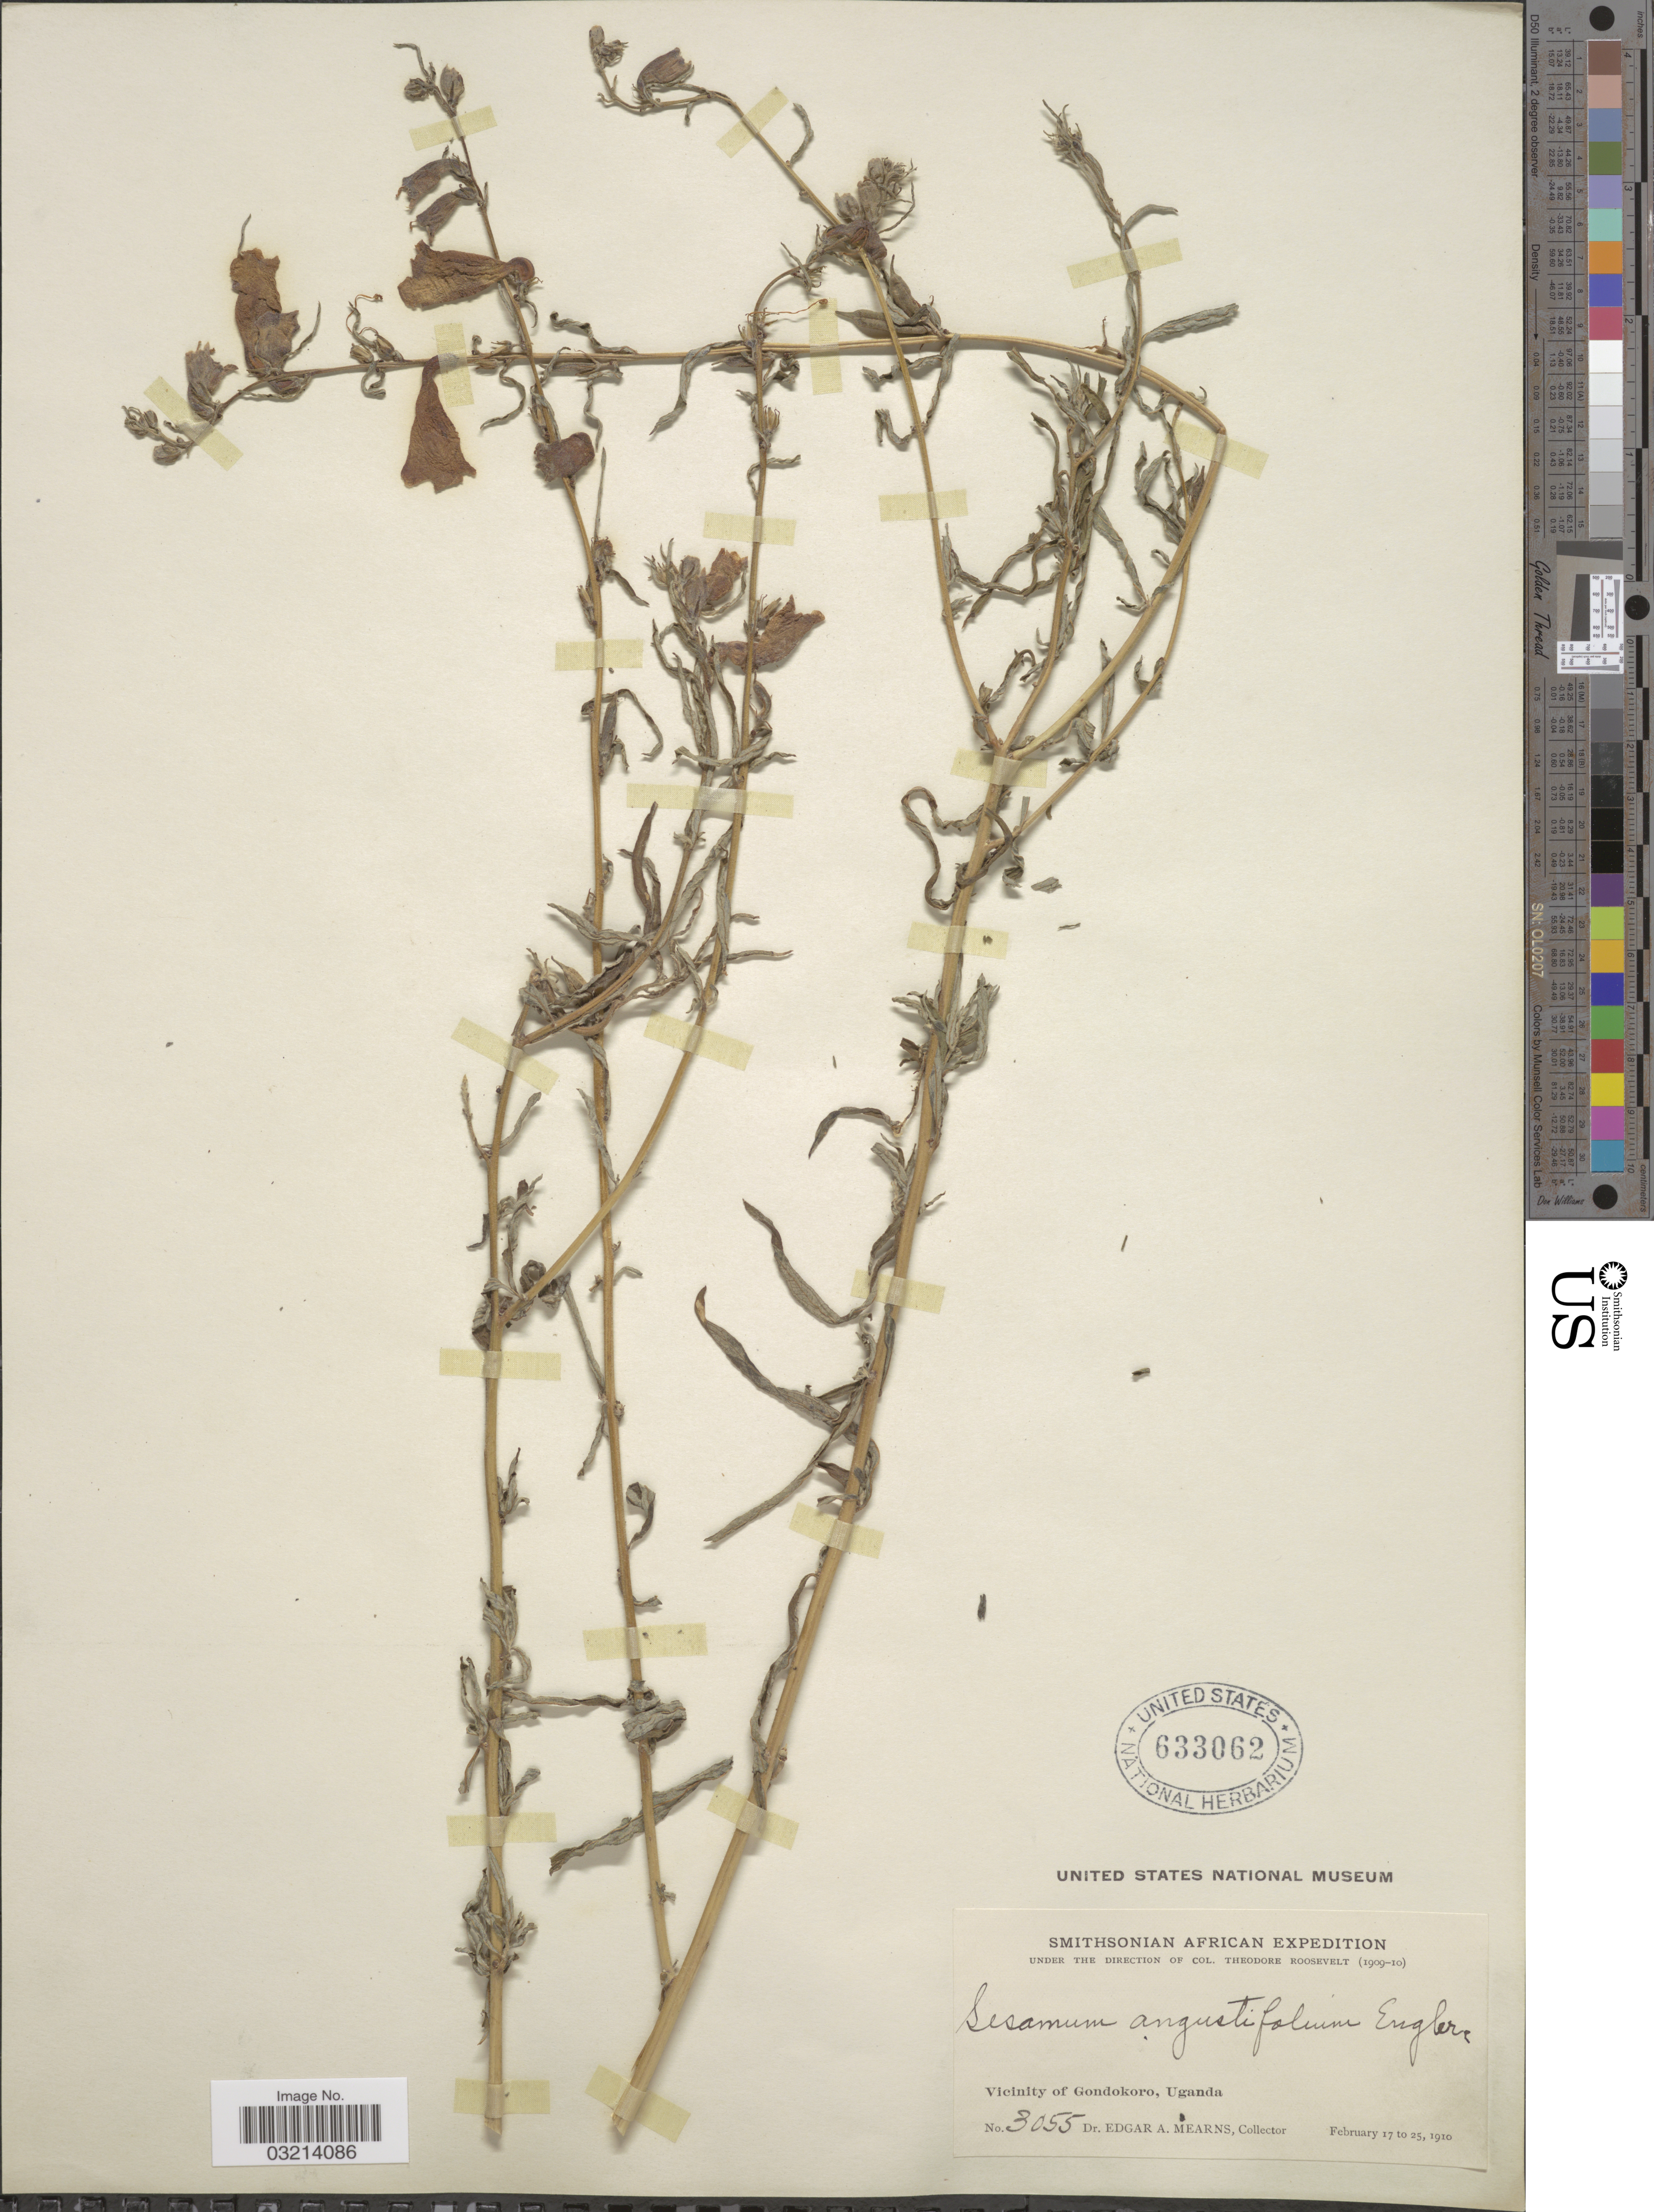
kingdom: Plantae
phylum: Tracheophyta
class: Magnoliopsida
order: Lamiales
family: Pedaliaceae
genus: Sesamum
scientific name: Sesamum angustifolium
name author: (Oliv.) Engl.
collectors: E. A. Mearns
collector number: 3055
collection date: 1910-02-17/1910-02-25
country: Uganda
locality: Vicinity of Gondokoro.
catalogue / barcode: US 633062